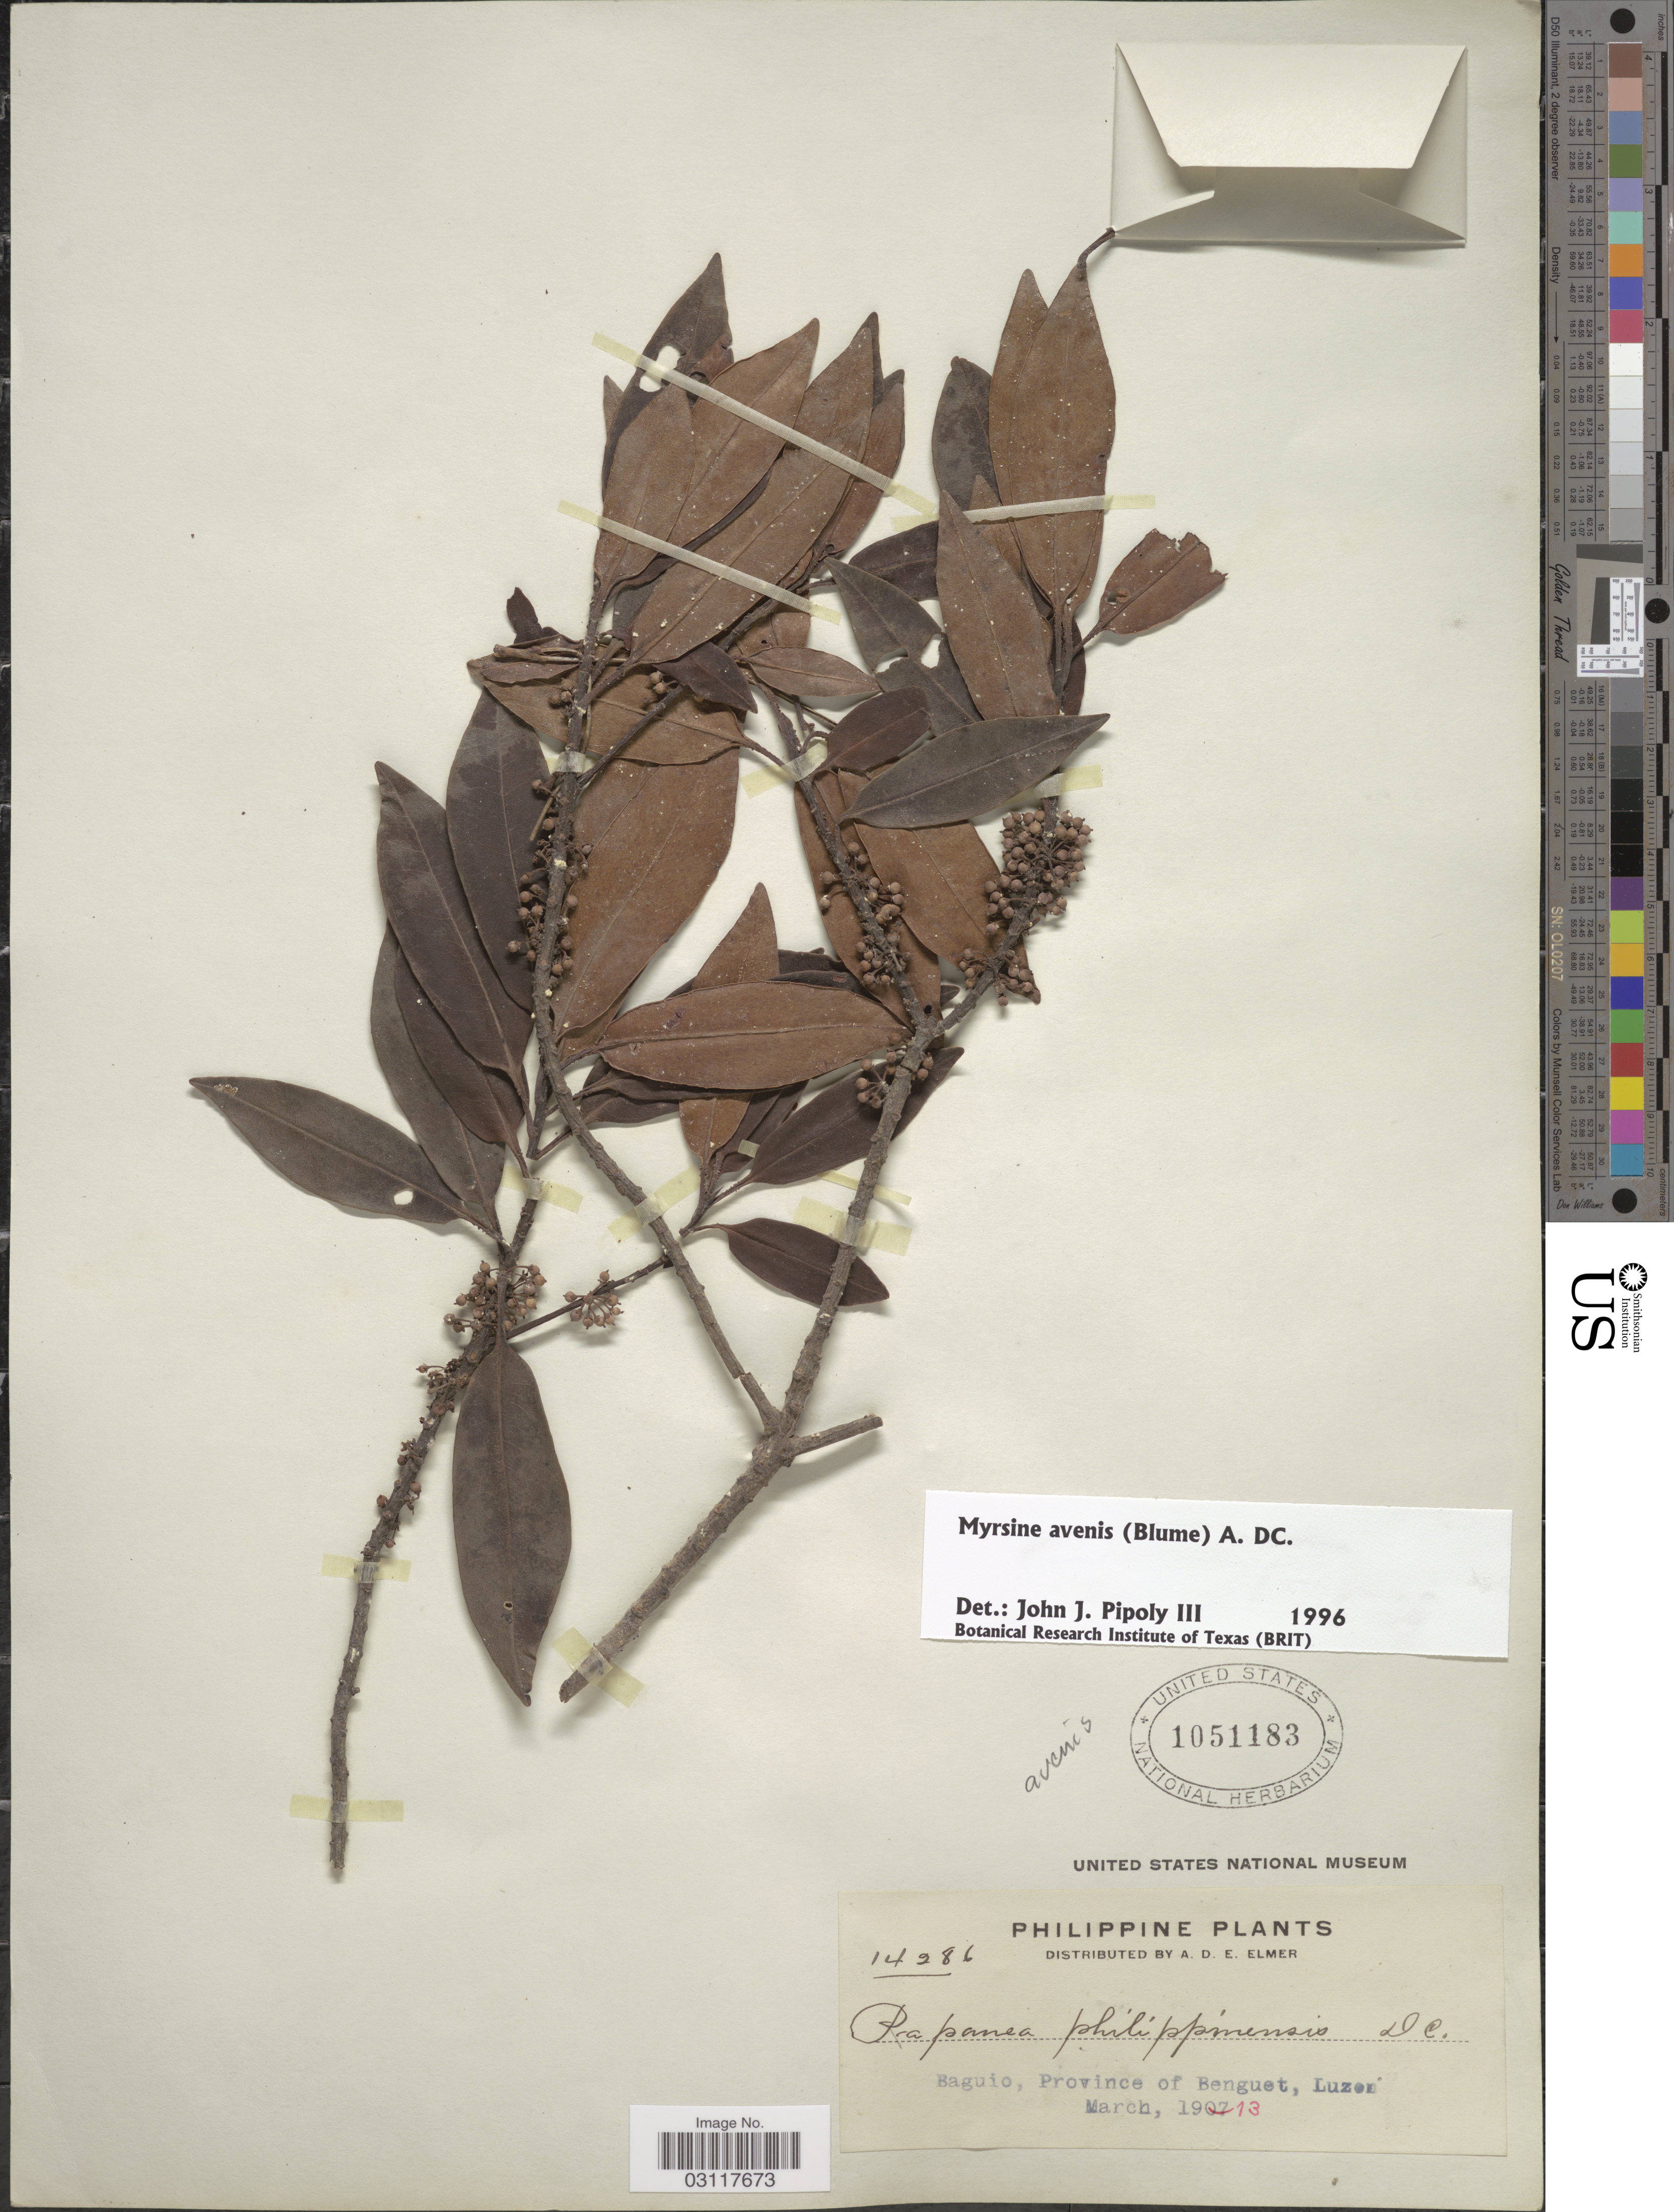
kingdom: Plantae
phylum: Tracheophyta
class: Magnoliopsida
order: Ericales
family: Primulaceae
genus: Myrsine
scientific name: Myrsine avenis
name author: A. DC.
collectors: A. D. E. Elmer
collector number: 14286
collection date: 1913-03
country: Philippines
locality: Baguio, Province of Benguet, Luzon.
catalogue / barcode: US 1051183